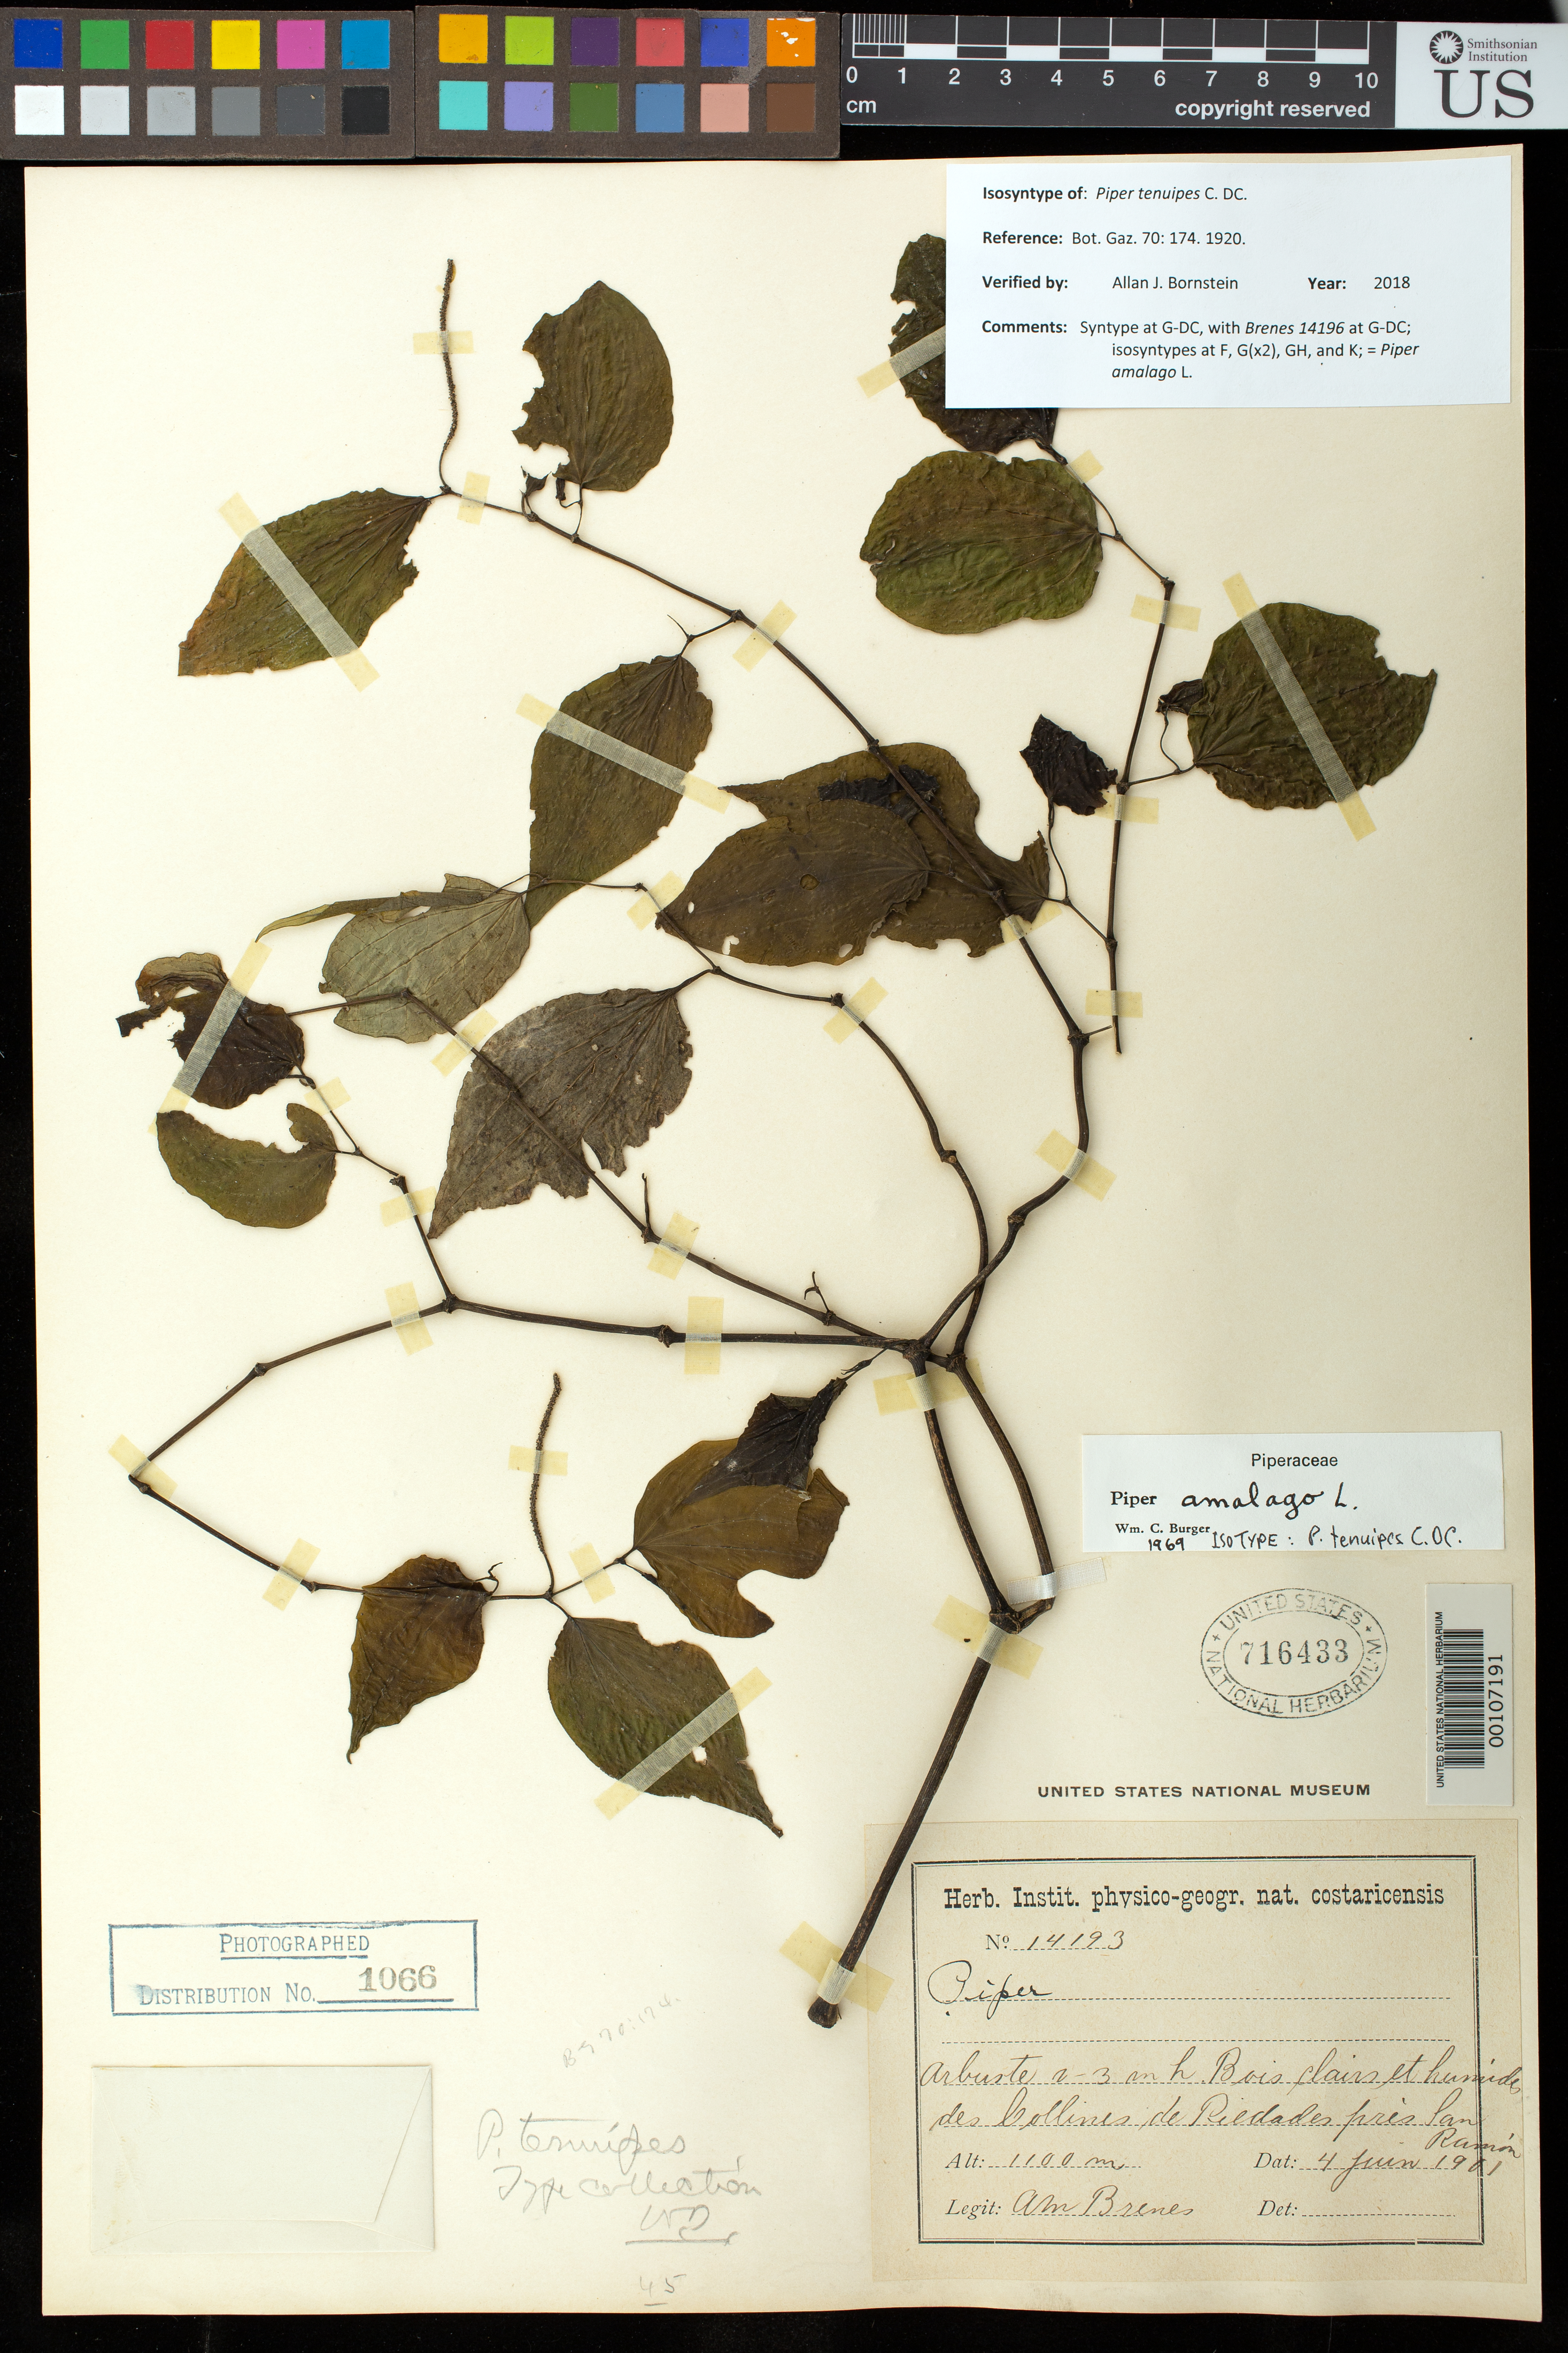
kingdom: Plantae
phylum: Tracheophyta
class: Magnoliopsida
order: Piperales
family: Piperaceae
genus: Piper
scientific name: Piper tenuipes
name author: C. DC.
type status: Isosyntype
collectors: A. Brenes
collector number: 14193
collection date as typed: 04 Jun 1901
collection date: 1901-06-04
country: Costa Rica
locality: Collines de Piedades près San Ramón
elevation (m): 1100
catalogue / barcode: US 716433